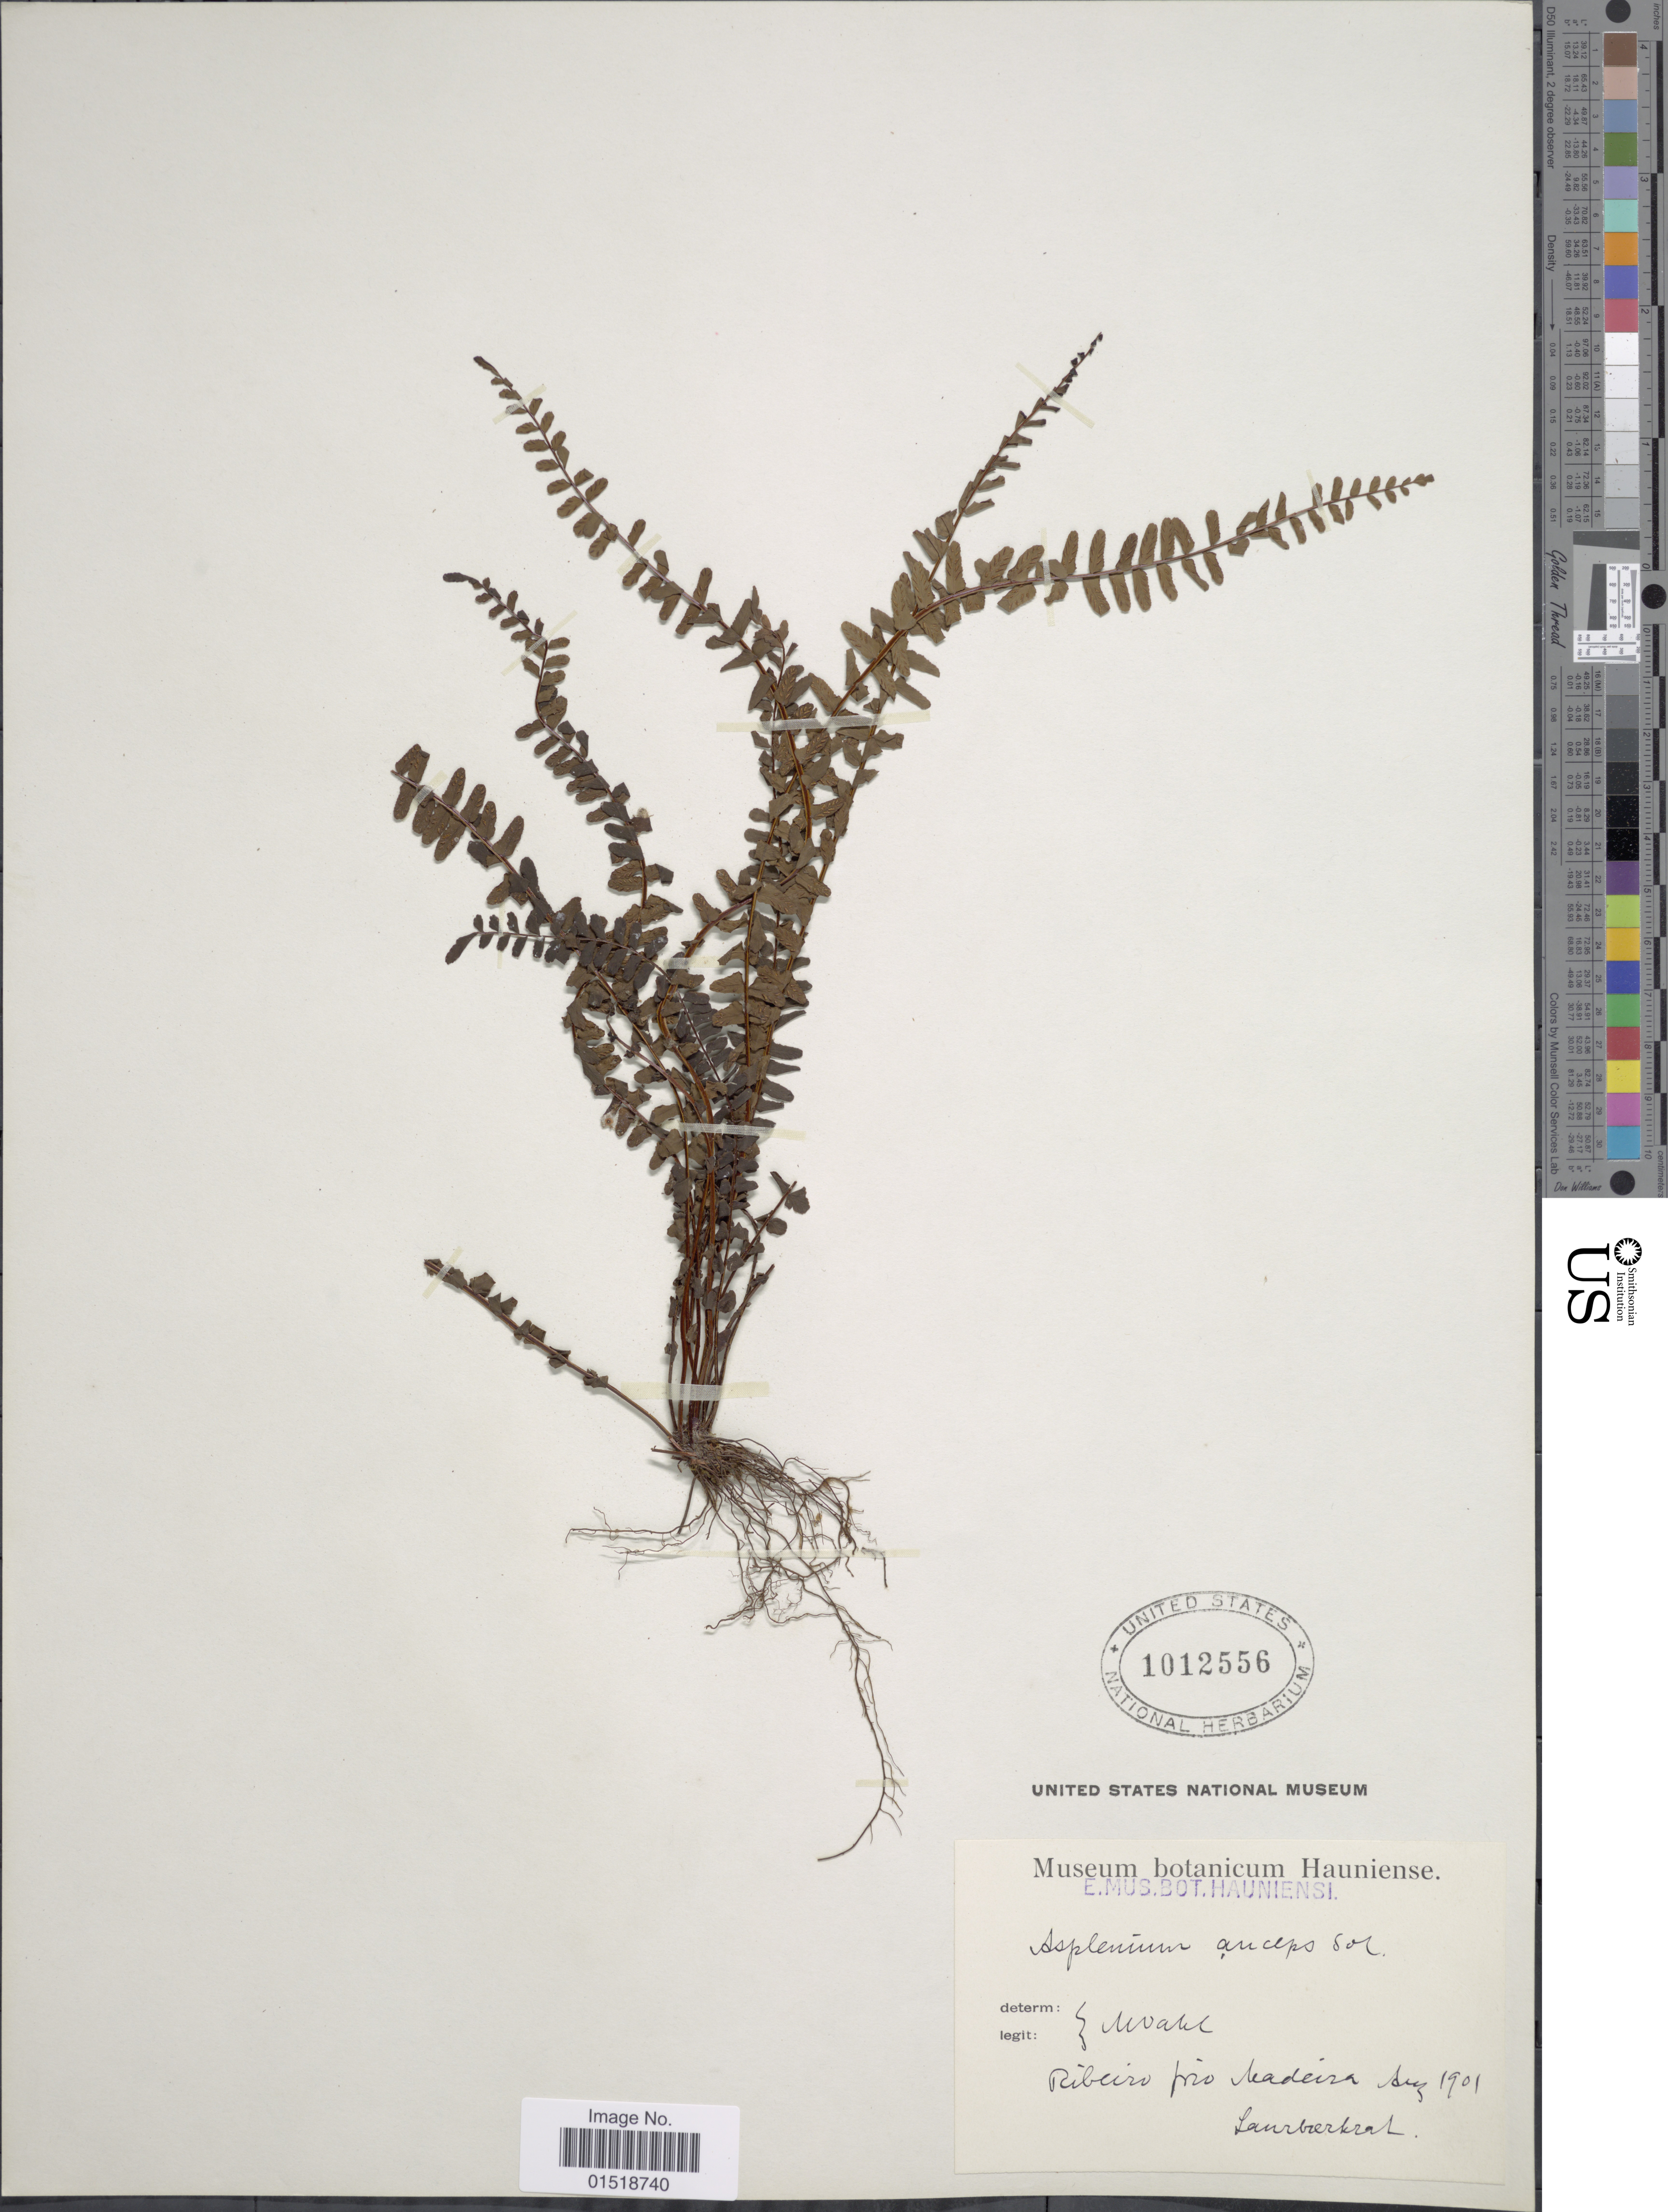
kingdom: Plantae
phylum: Tracheophyta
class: Polypodiopsida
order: Polypodiales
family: Pteridaceae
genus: Hemionitis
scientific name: Hemionitis anceps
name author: (Lowe) Hook. & Grev.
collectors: M. Vahl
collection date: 1901-08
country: Portugal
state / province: Madeira (Aut. Reg.)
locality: Ribeiro pres Madeira. [interpreted]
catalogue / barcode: US 1012556